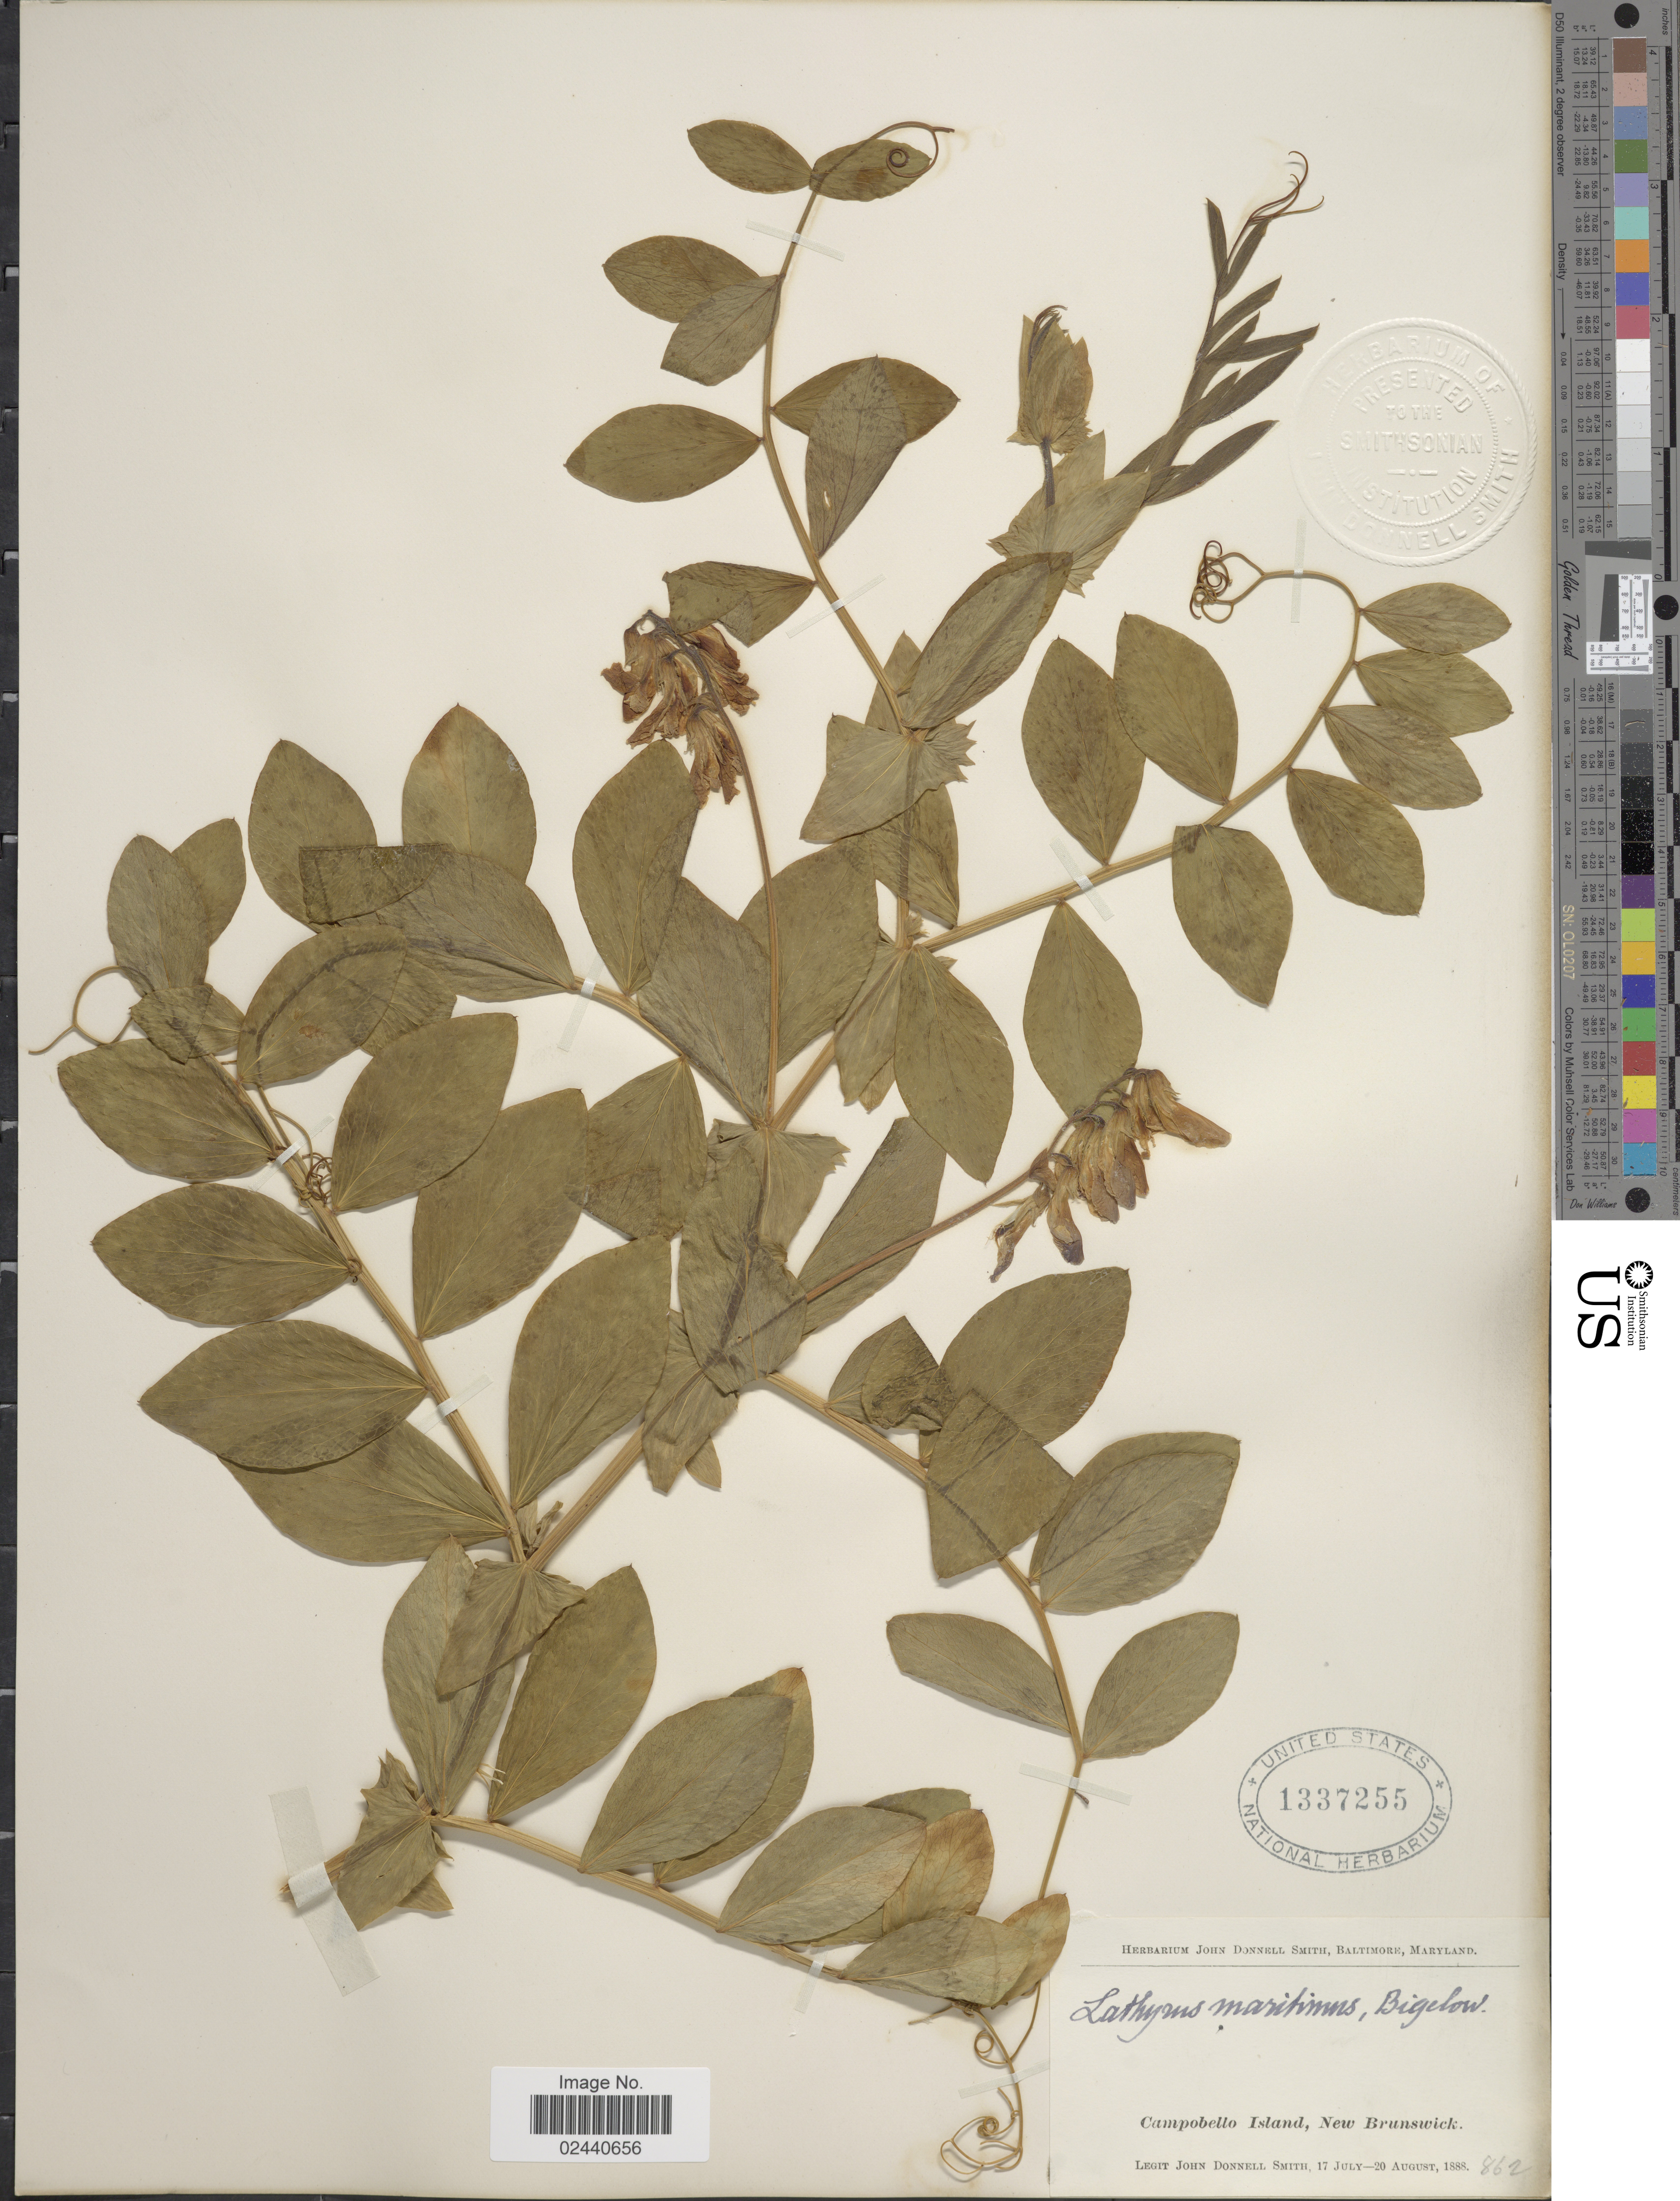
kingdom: Plantae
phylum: Tracheophyta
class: Magnoliopsida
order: Fabales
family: Fabaceae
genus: Lathyrus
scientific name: Lathyrus japonicus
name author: Willd.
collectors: J. Donnell Smith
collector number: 862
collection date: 1888-07-17/1888-08-20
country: Canada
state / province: New Brunswick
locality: Campobello Island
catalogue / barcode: US 1337255